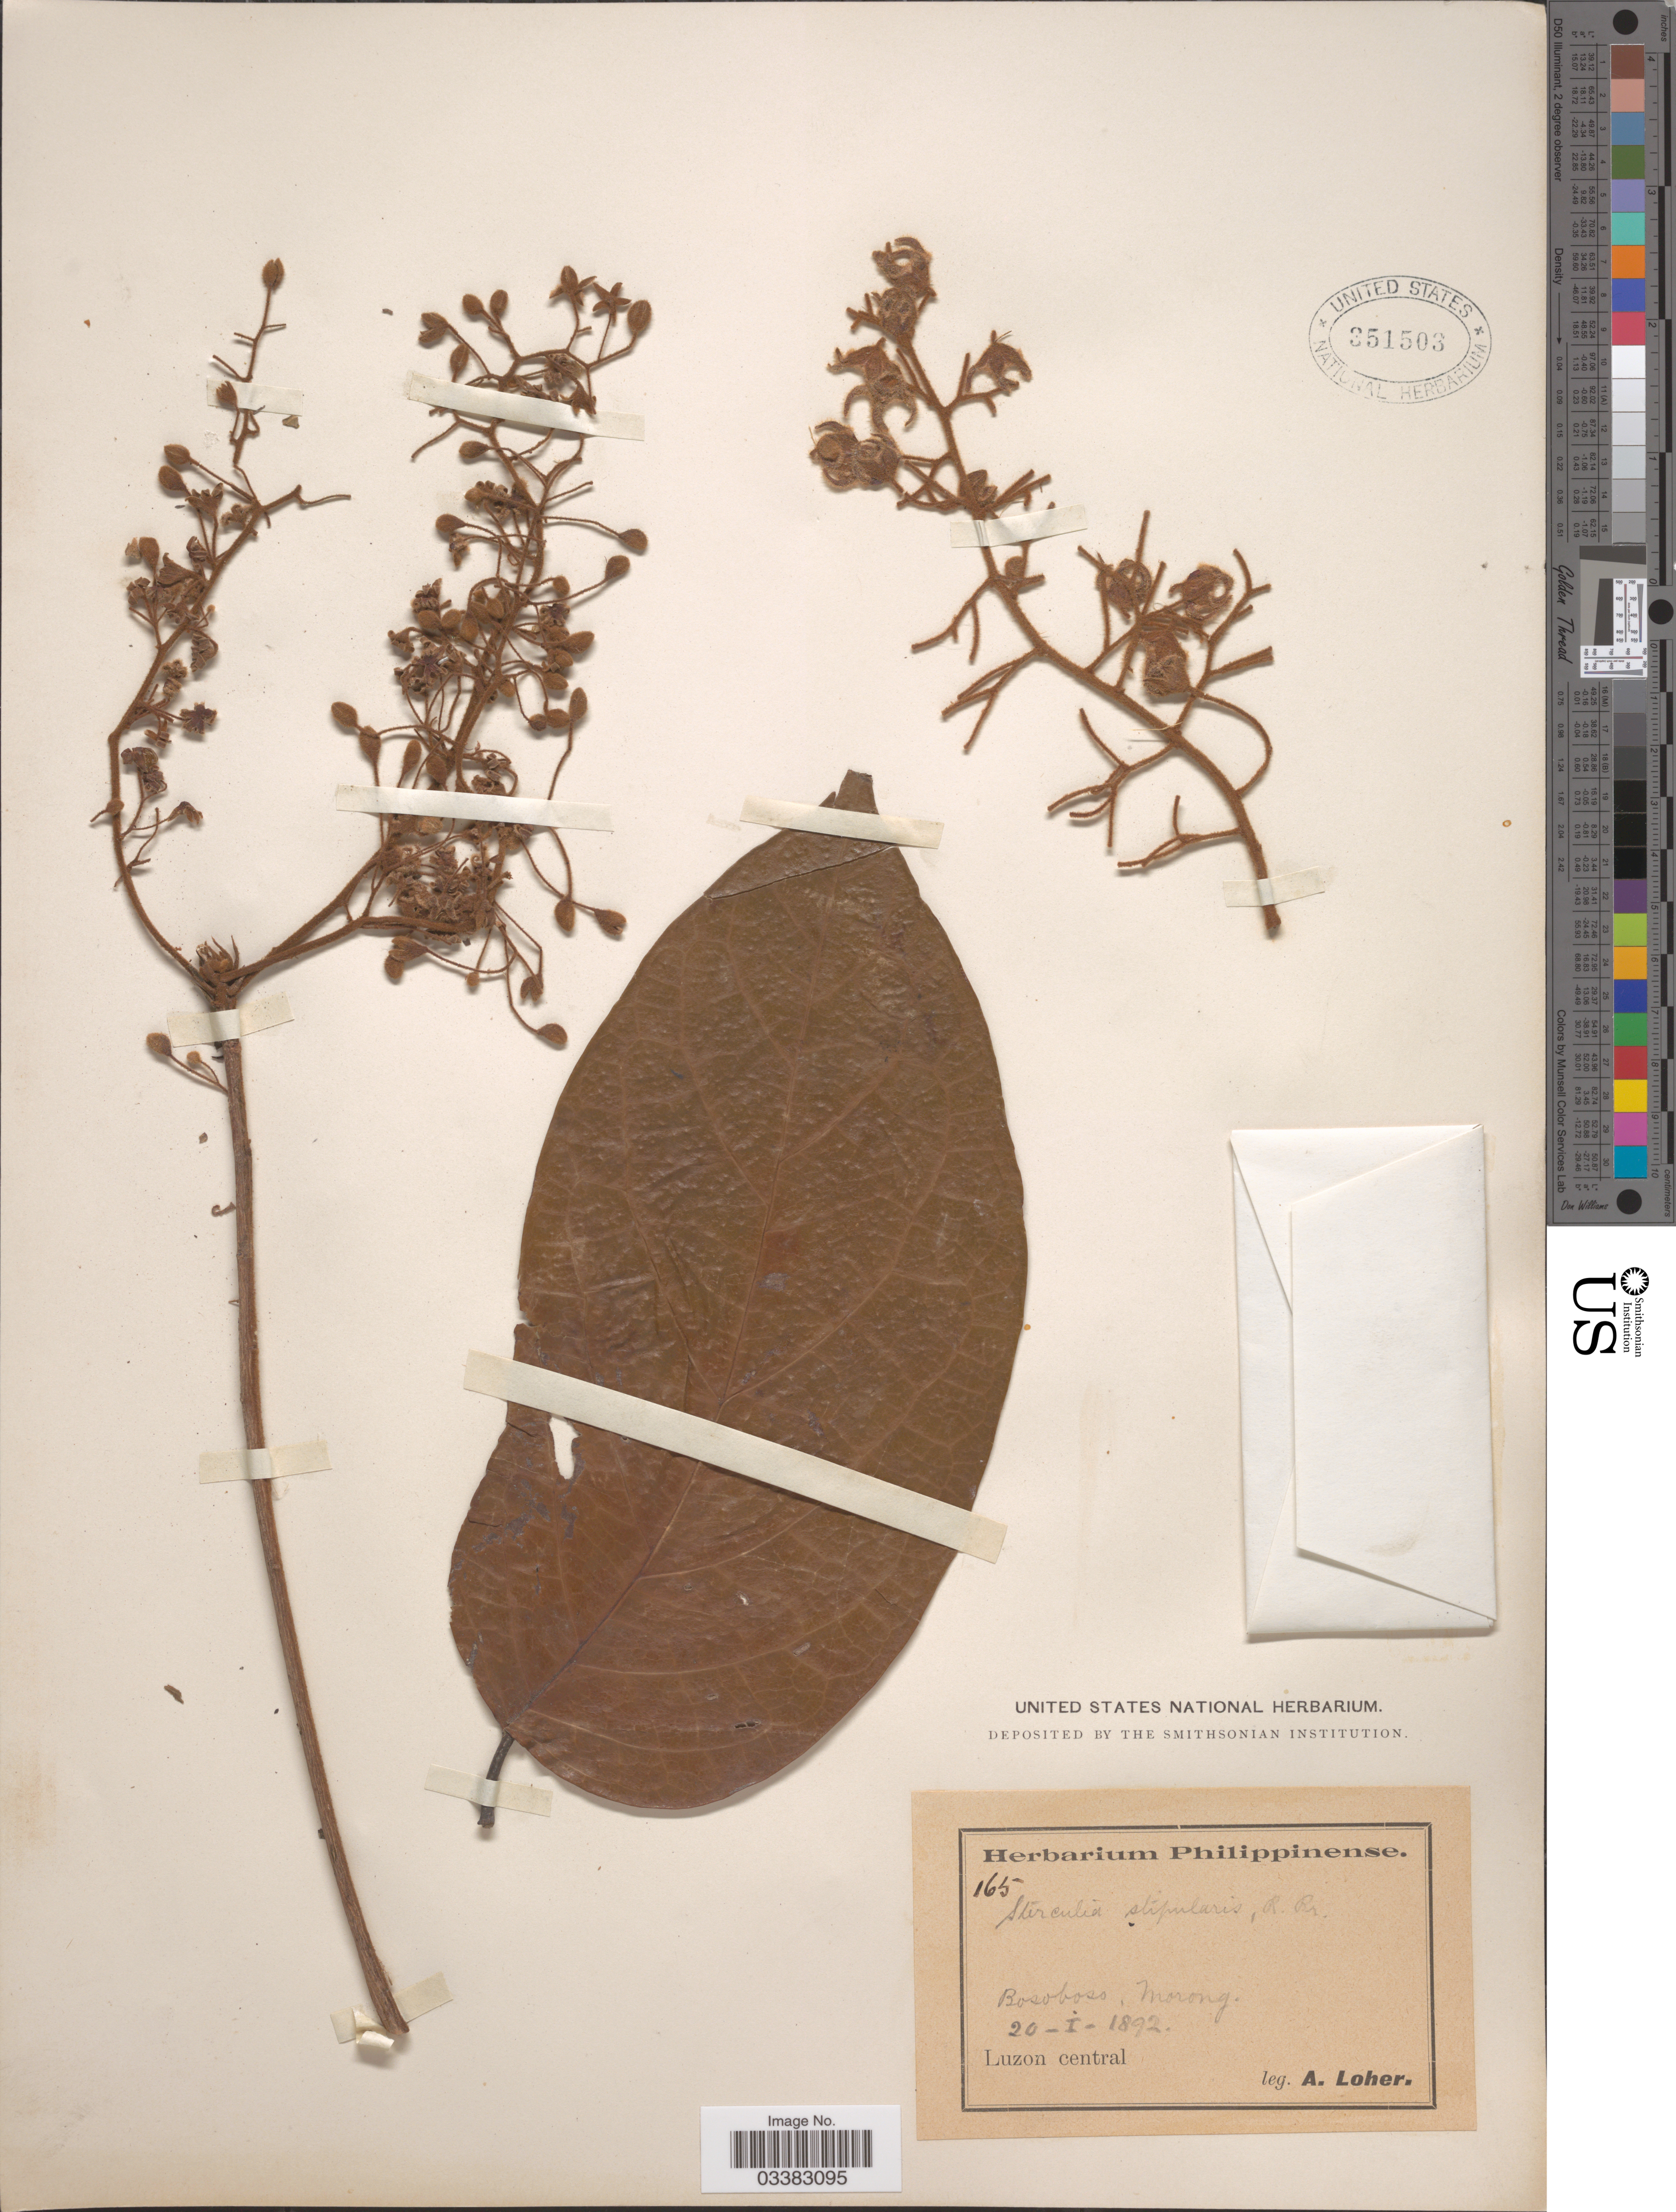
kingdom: Plantae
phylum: Tracheophyta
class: Magnoliopsida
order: Malvales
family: Malvaceae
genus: Sterculia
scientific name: Sterculia stipularis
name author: R. Br.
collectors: A. Loher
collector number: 165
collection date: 1892-01-20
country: Philippines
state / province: Central Luzon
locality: Bosoboso, Morong. Luzon central.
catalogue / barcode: US 351503